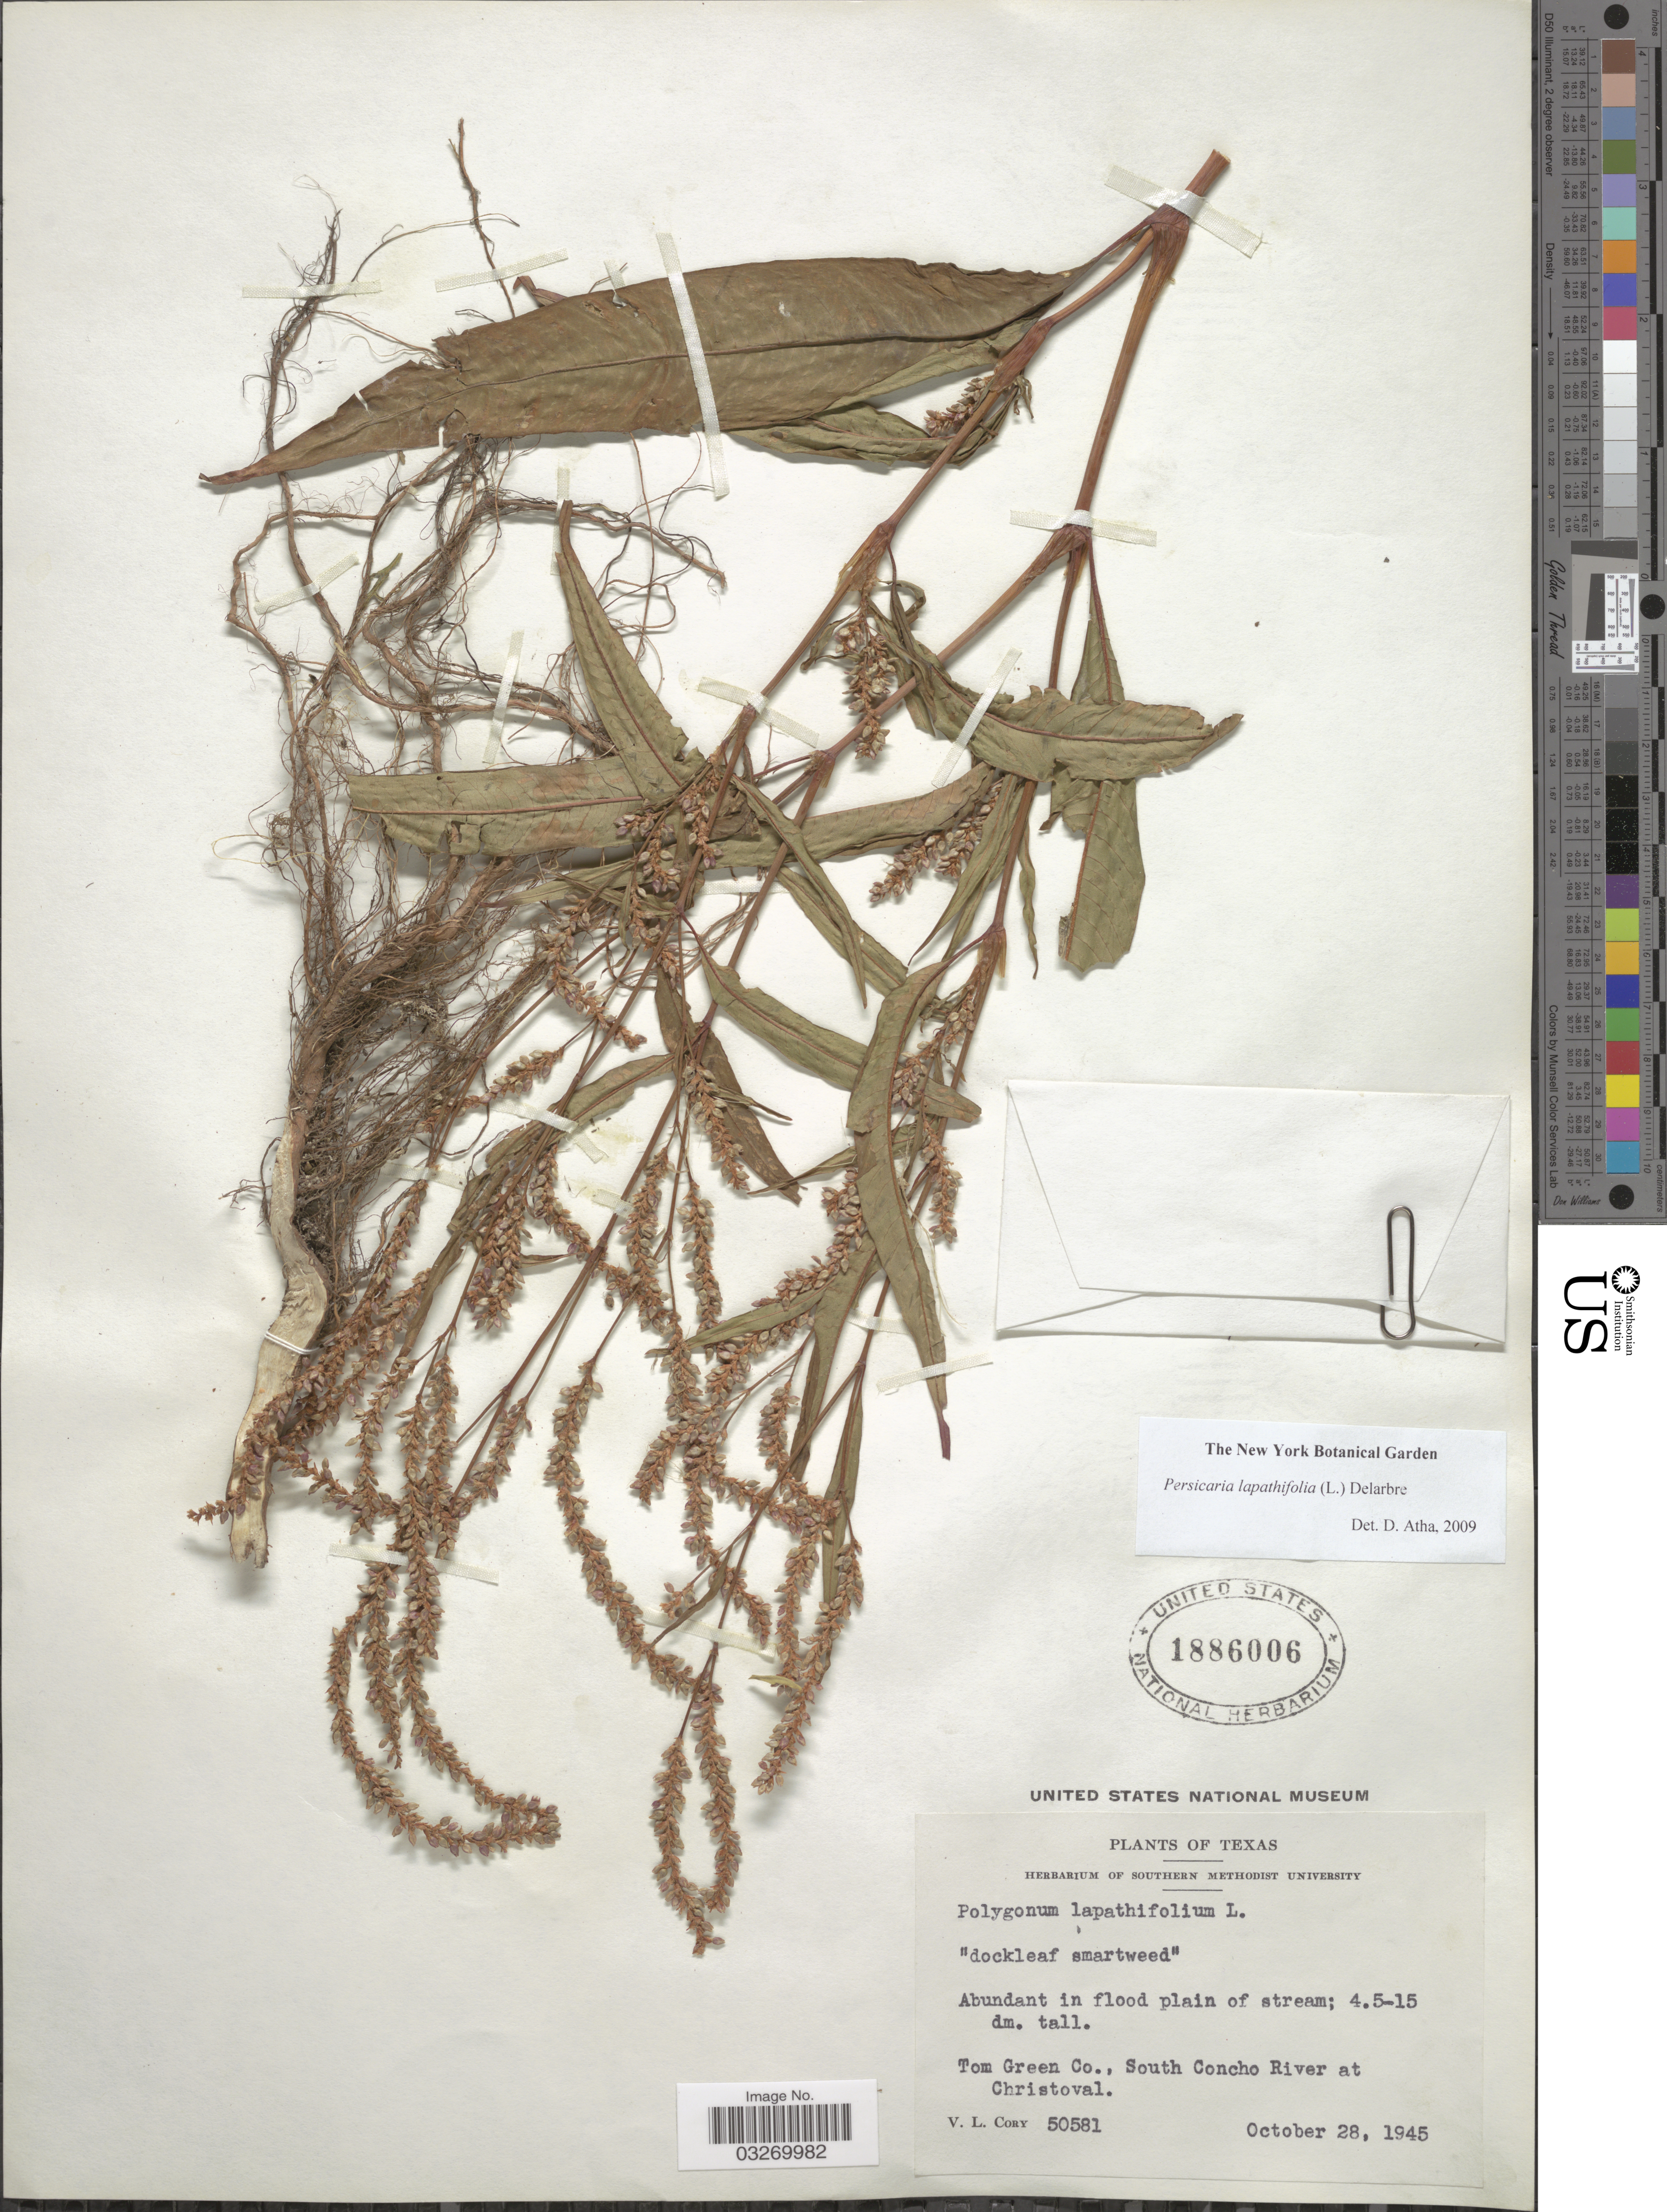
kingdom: Plantae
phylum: Tracheophyta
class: Magnoliopsida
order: Caryophyllales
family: Polygonaceae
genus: Persicaria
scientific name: Persicaria lapathifolia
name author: (L.) Delarbre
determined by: Atha, D. E.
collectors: V. Cory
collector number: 50581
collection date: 1945-10-28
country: United States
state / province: Texas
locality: Tom Green Co., South Concho River at Christoval.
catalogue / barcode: US 1886006